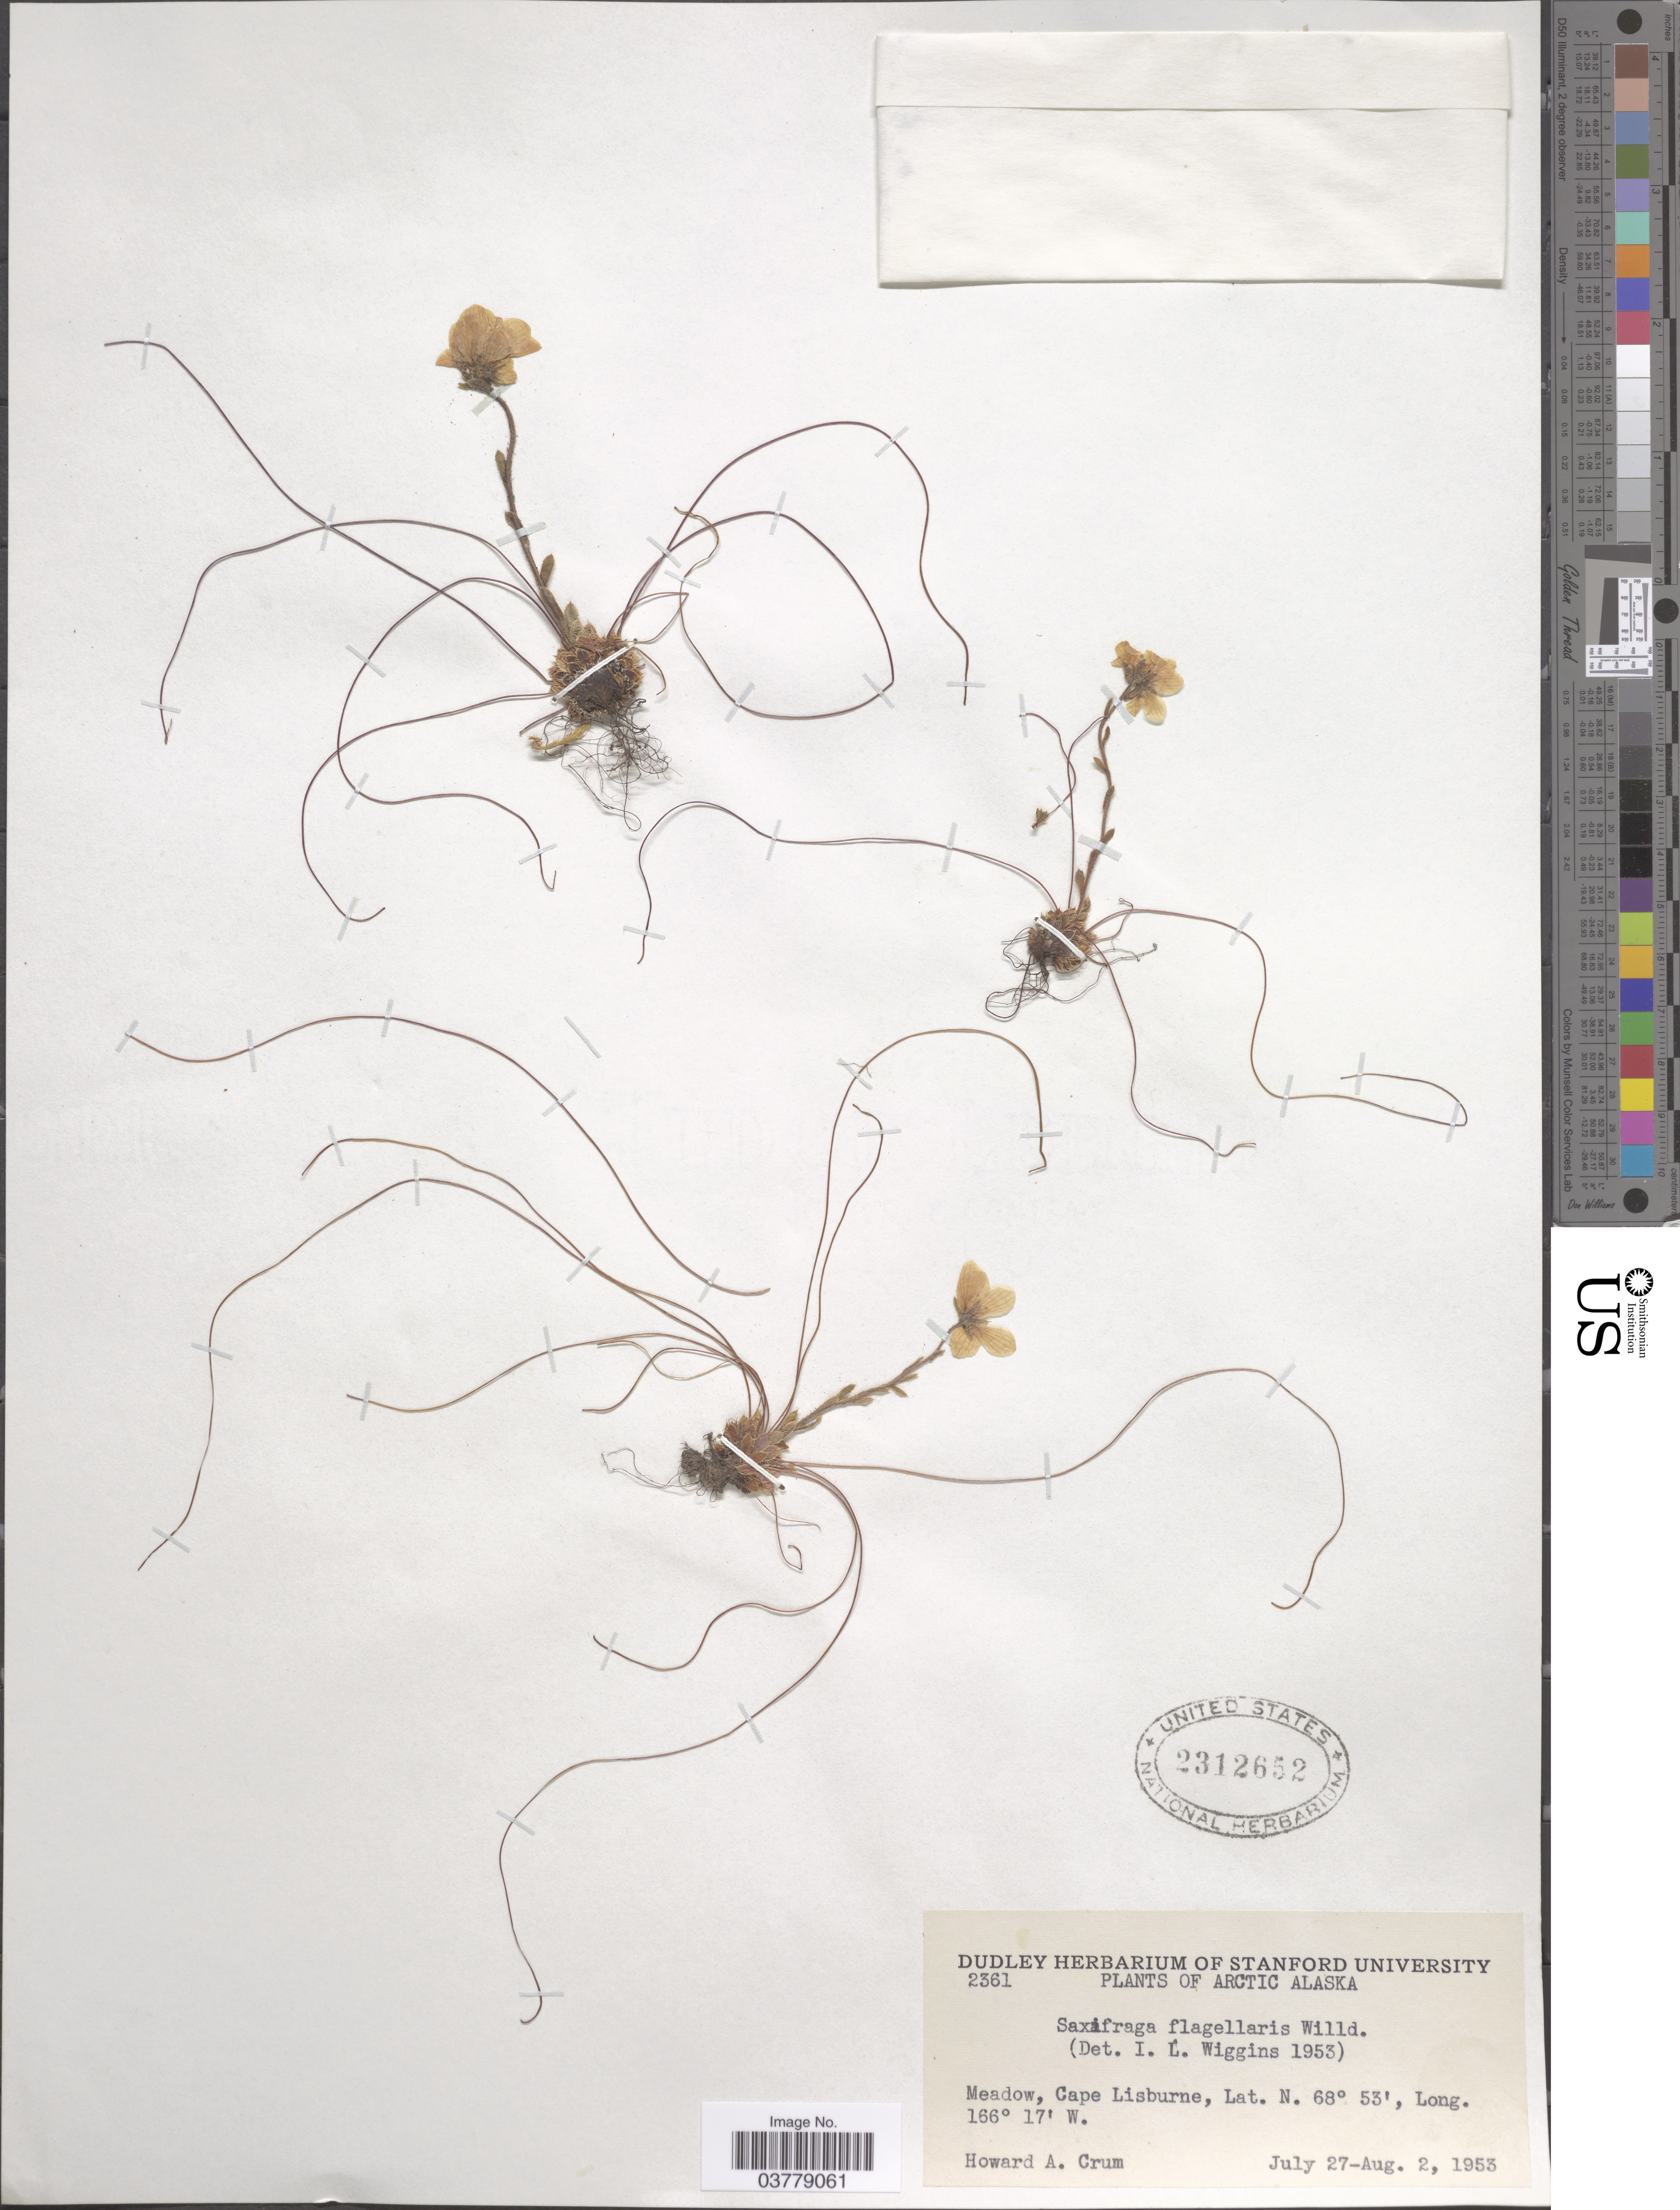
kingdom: Plantae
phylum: Tracheophyta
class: Magnoliopsida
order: Saxifragales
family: Saxifragaceae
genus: Saxifraga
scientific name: Saxifraga flagellaris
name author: Willd. ex Sternb.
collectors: H. A. Crum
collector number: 2361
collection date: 1953-07-27/1953-08-02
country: United States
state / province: Alaska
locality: Arctic Alaska. Meadow, Cape Lisburne.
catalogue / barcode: US 2312652